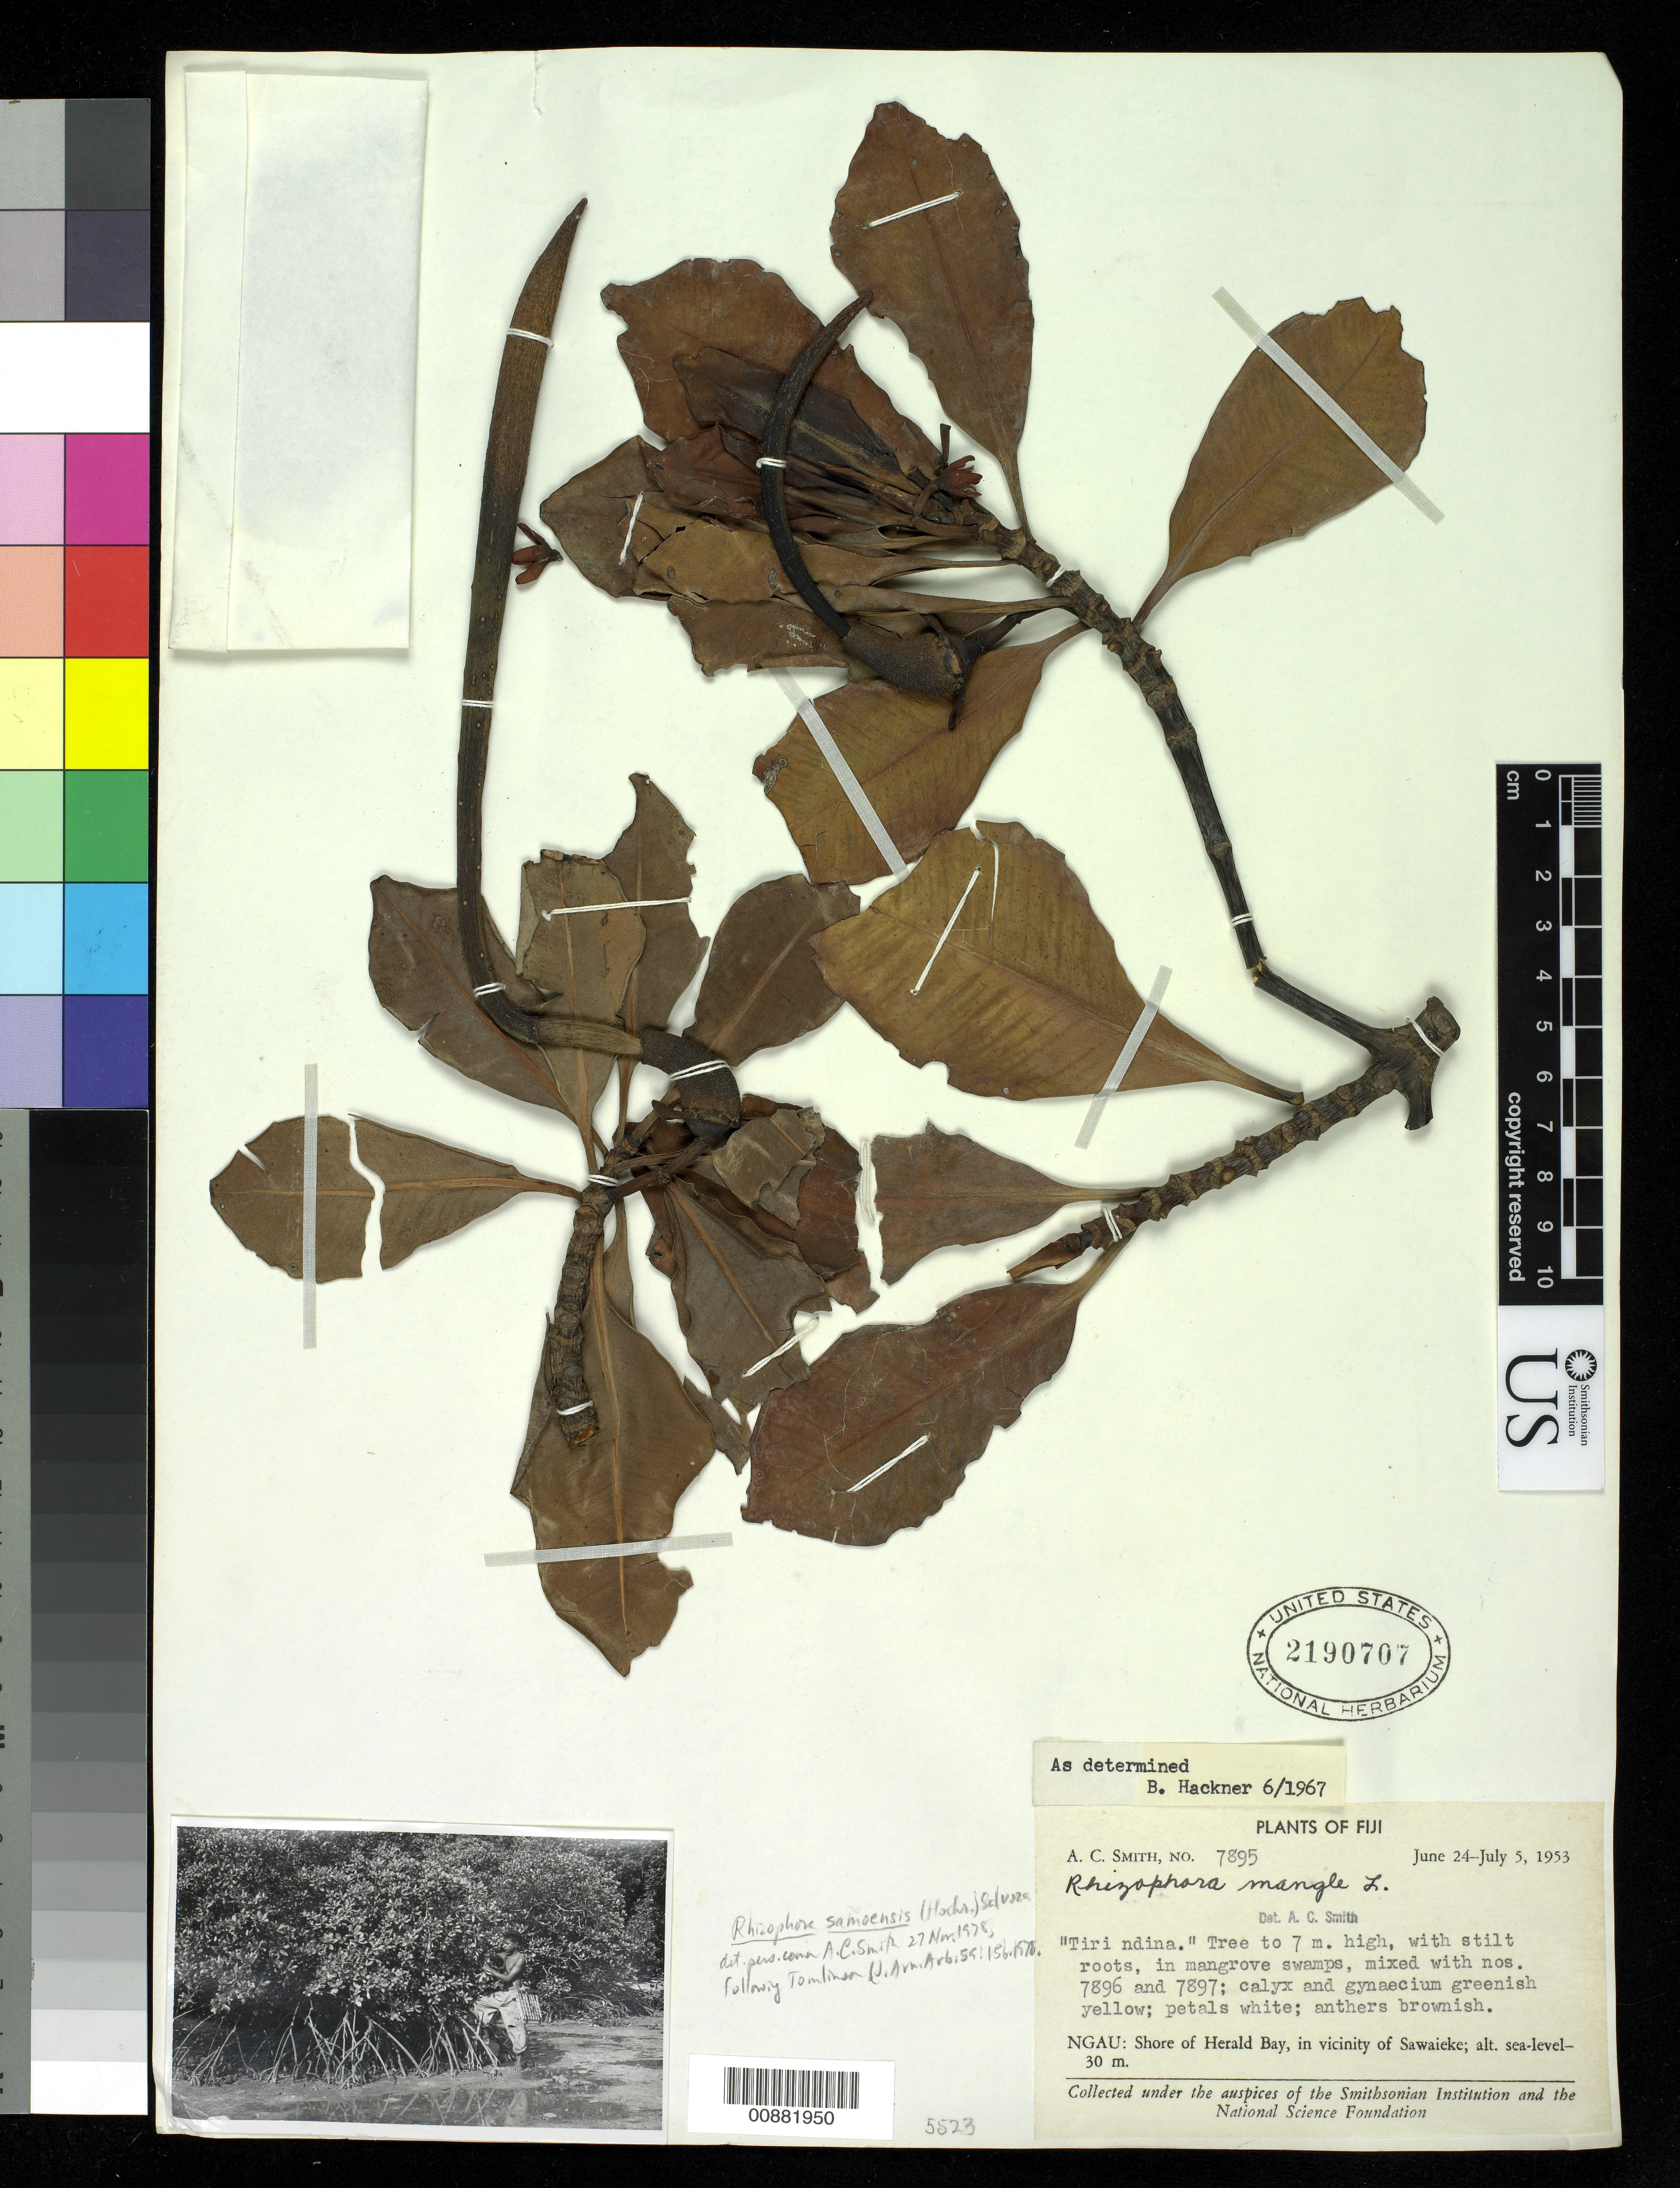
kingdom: Plantae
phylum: Tracheophyta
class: Magnoliopsida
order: Malpighiales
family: Rhizophoraceae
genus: Rhizophora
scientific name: Rhizophora samoensis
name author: (Hochr.) Salvoza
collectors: C. A. Smith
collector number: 7895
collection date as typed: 24 Jun 1953 to 05 Jul 1953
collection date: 1953-06-24/1953-07-05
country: Fiji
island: Gau [Ngau]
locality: Ngau: Shore of Herald Bay, in vicinity of Sawaieke.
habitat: mangrove swamps, mixed with nos. 7896 and 7897.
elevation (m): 0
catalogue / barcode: US 2190707